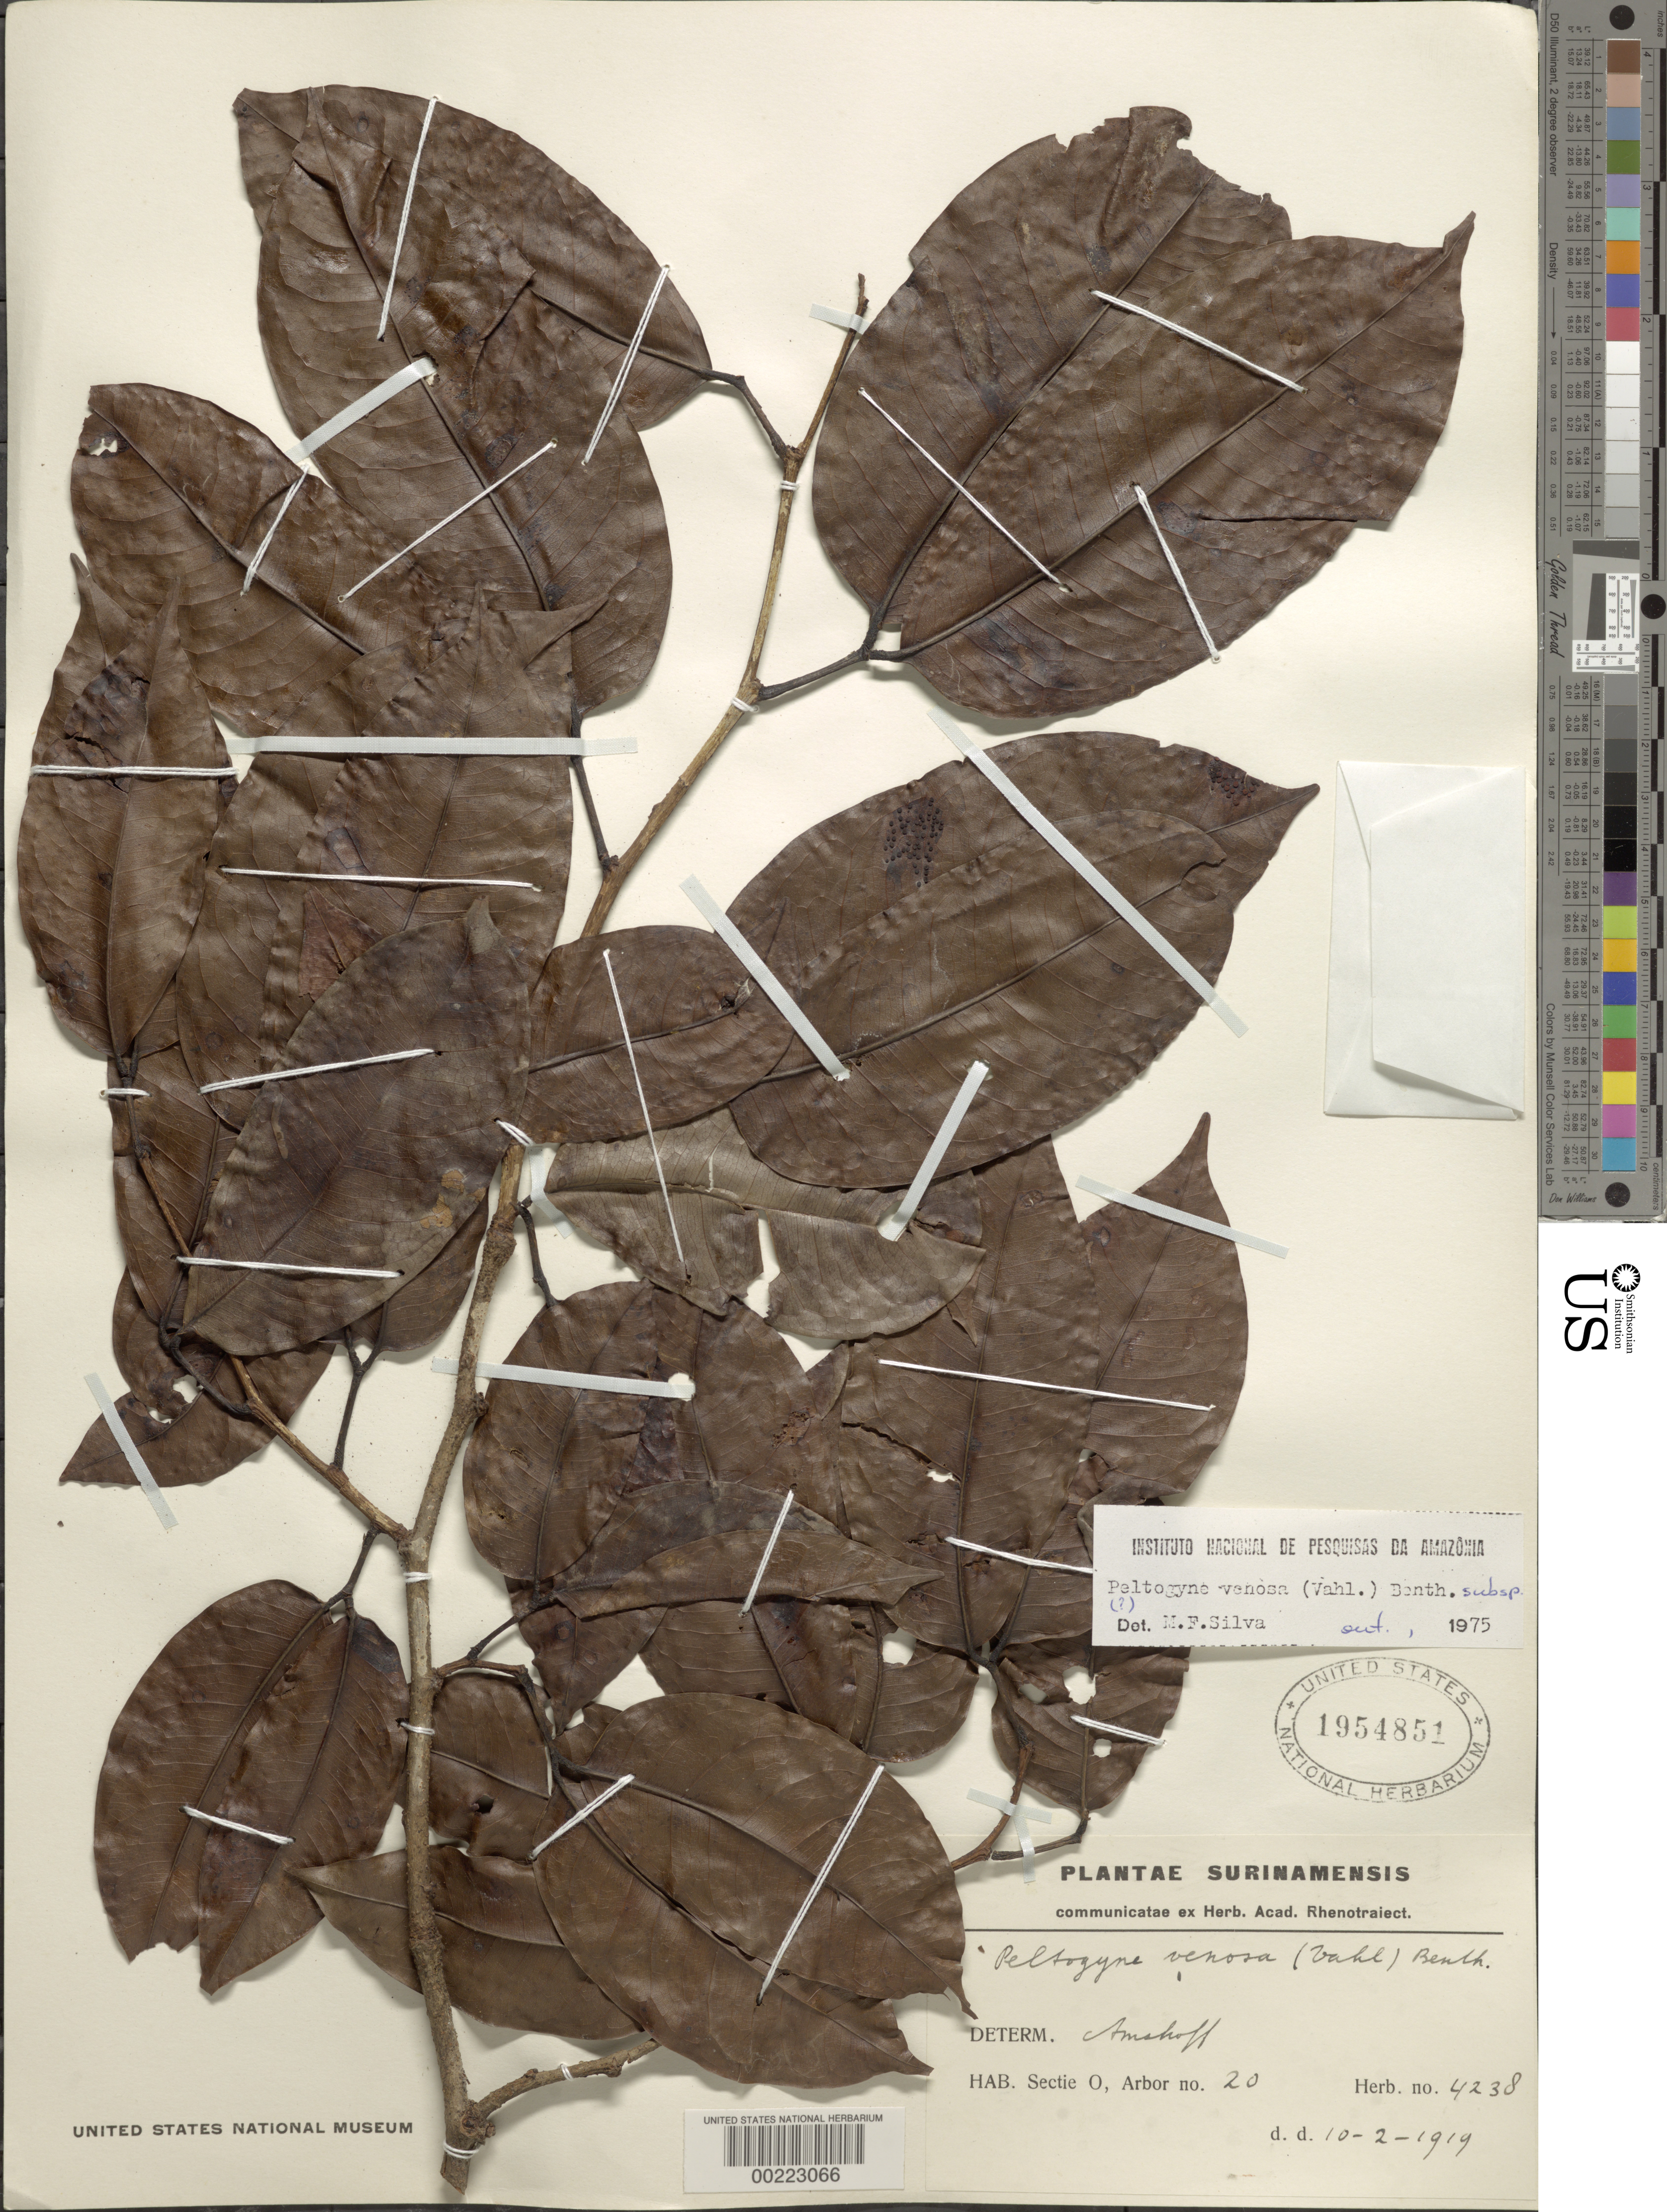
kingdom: Plantae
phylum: Tracheophyta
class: Magnoliopsida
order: Fabales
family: Fabaceae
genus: Peltogyne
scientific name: Peltogyne venosa subsp. venosa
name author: (Vahl) Benth.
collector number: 4238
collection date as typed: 10 Feb 1919 or 02 Oct 1920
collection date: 1919-02-10 or 1920-10-02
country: Suriname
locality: Sectie o, arbor no. 20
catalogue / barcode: US 1954851